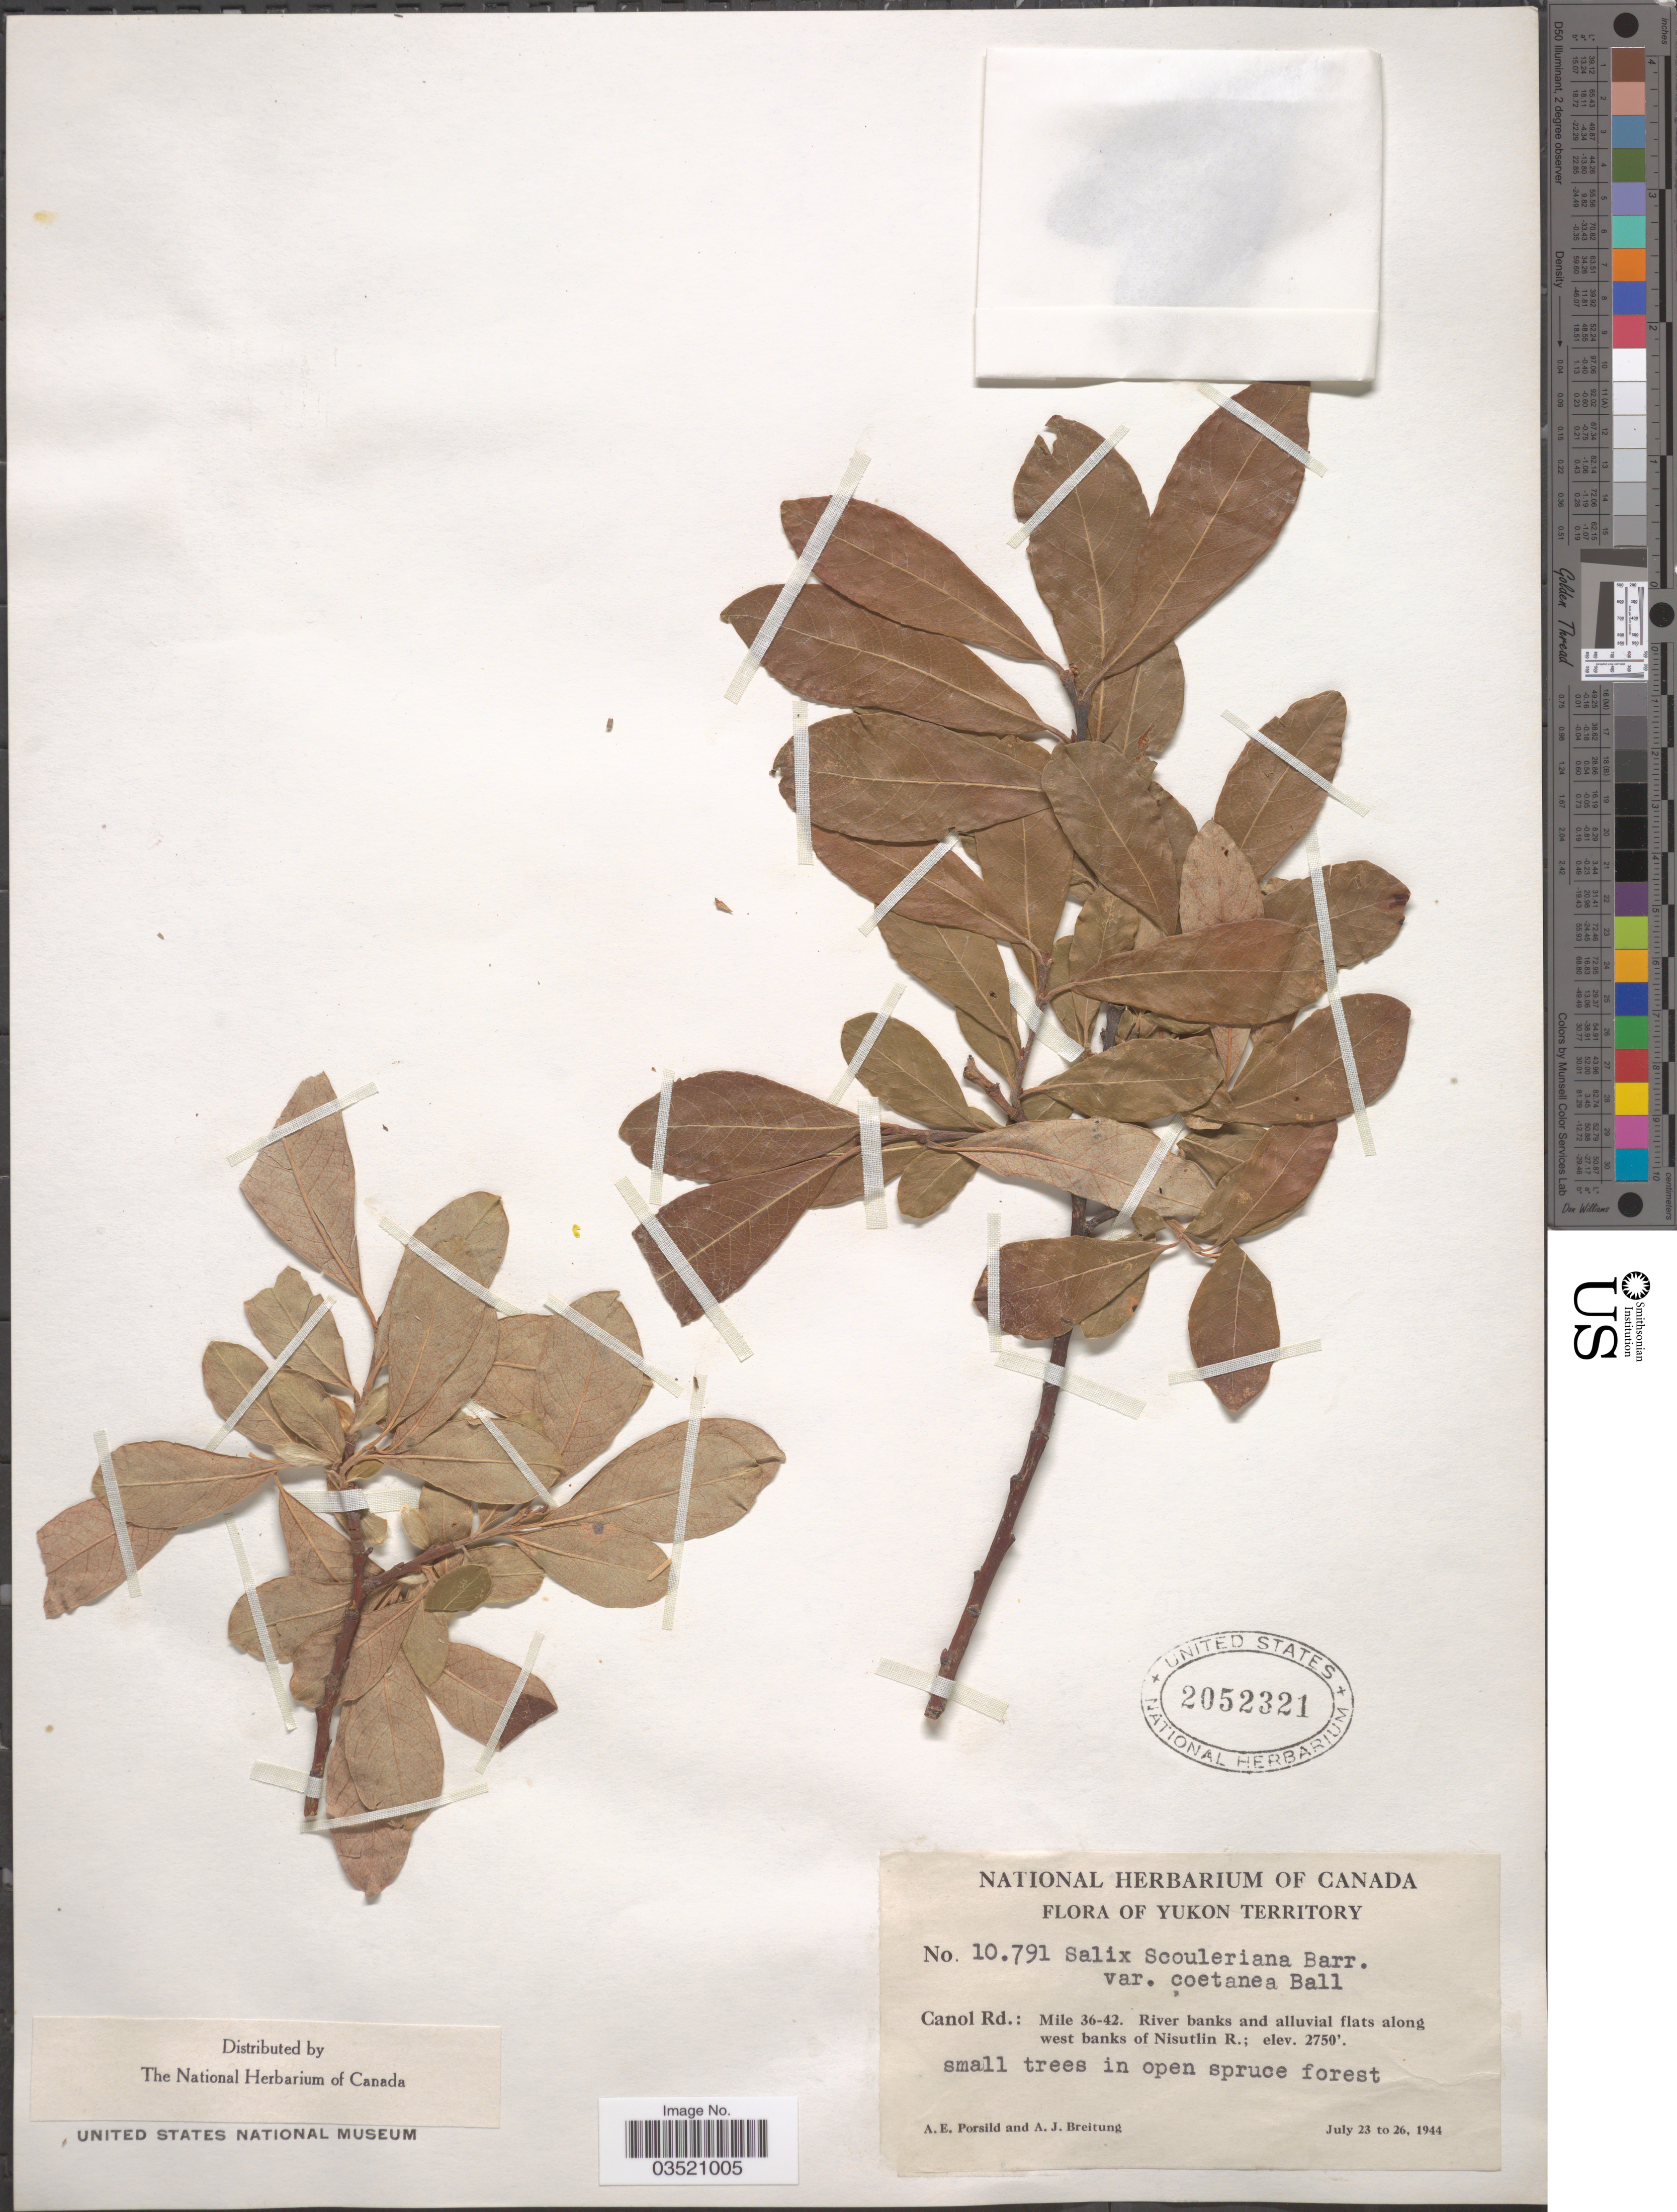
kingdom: Plantae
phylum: Tracheophyta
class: Magnoliopsida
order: Malpighiales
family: Salicaceae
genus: Salix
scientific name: Salix scouleriana var. coetanea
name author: C.R. Ball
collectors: A. E. Porsild & A. Breitung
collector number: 10791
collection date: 1944-07-23/1944-07-26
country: Canada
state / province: Yukon Territory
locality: Canol Rd.: Mile 36-42. River banks and alluvial flats along west banks of Nisutlin R.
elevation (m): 838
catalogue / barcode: US 2052321